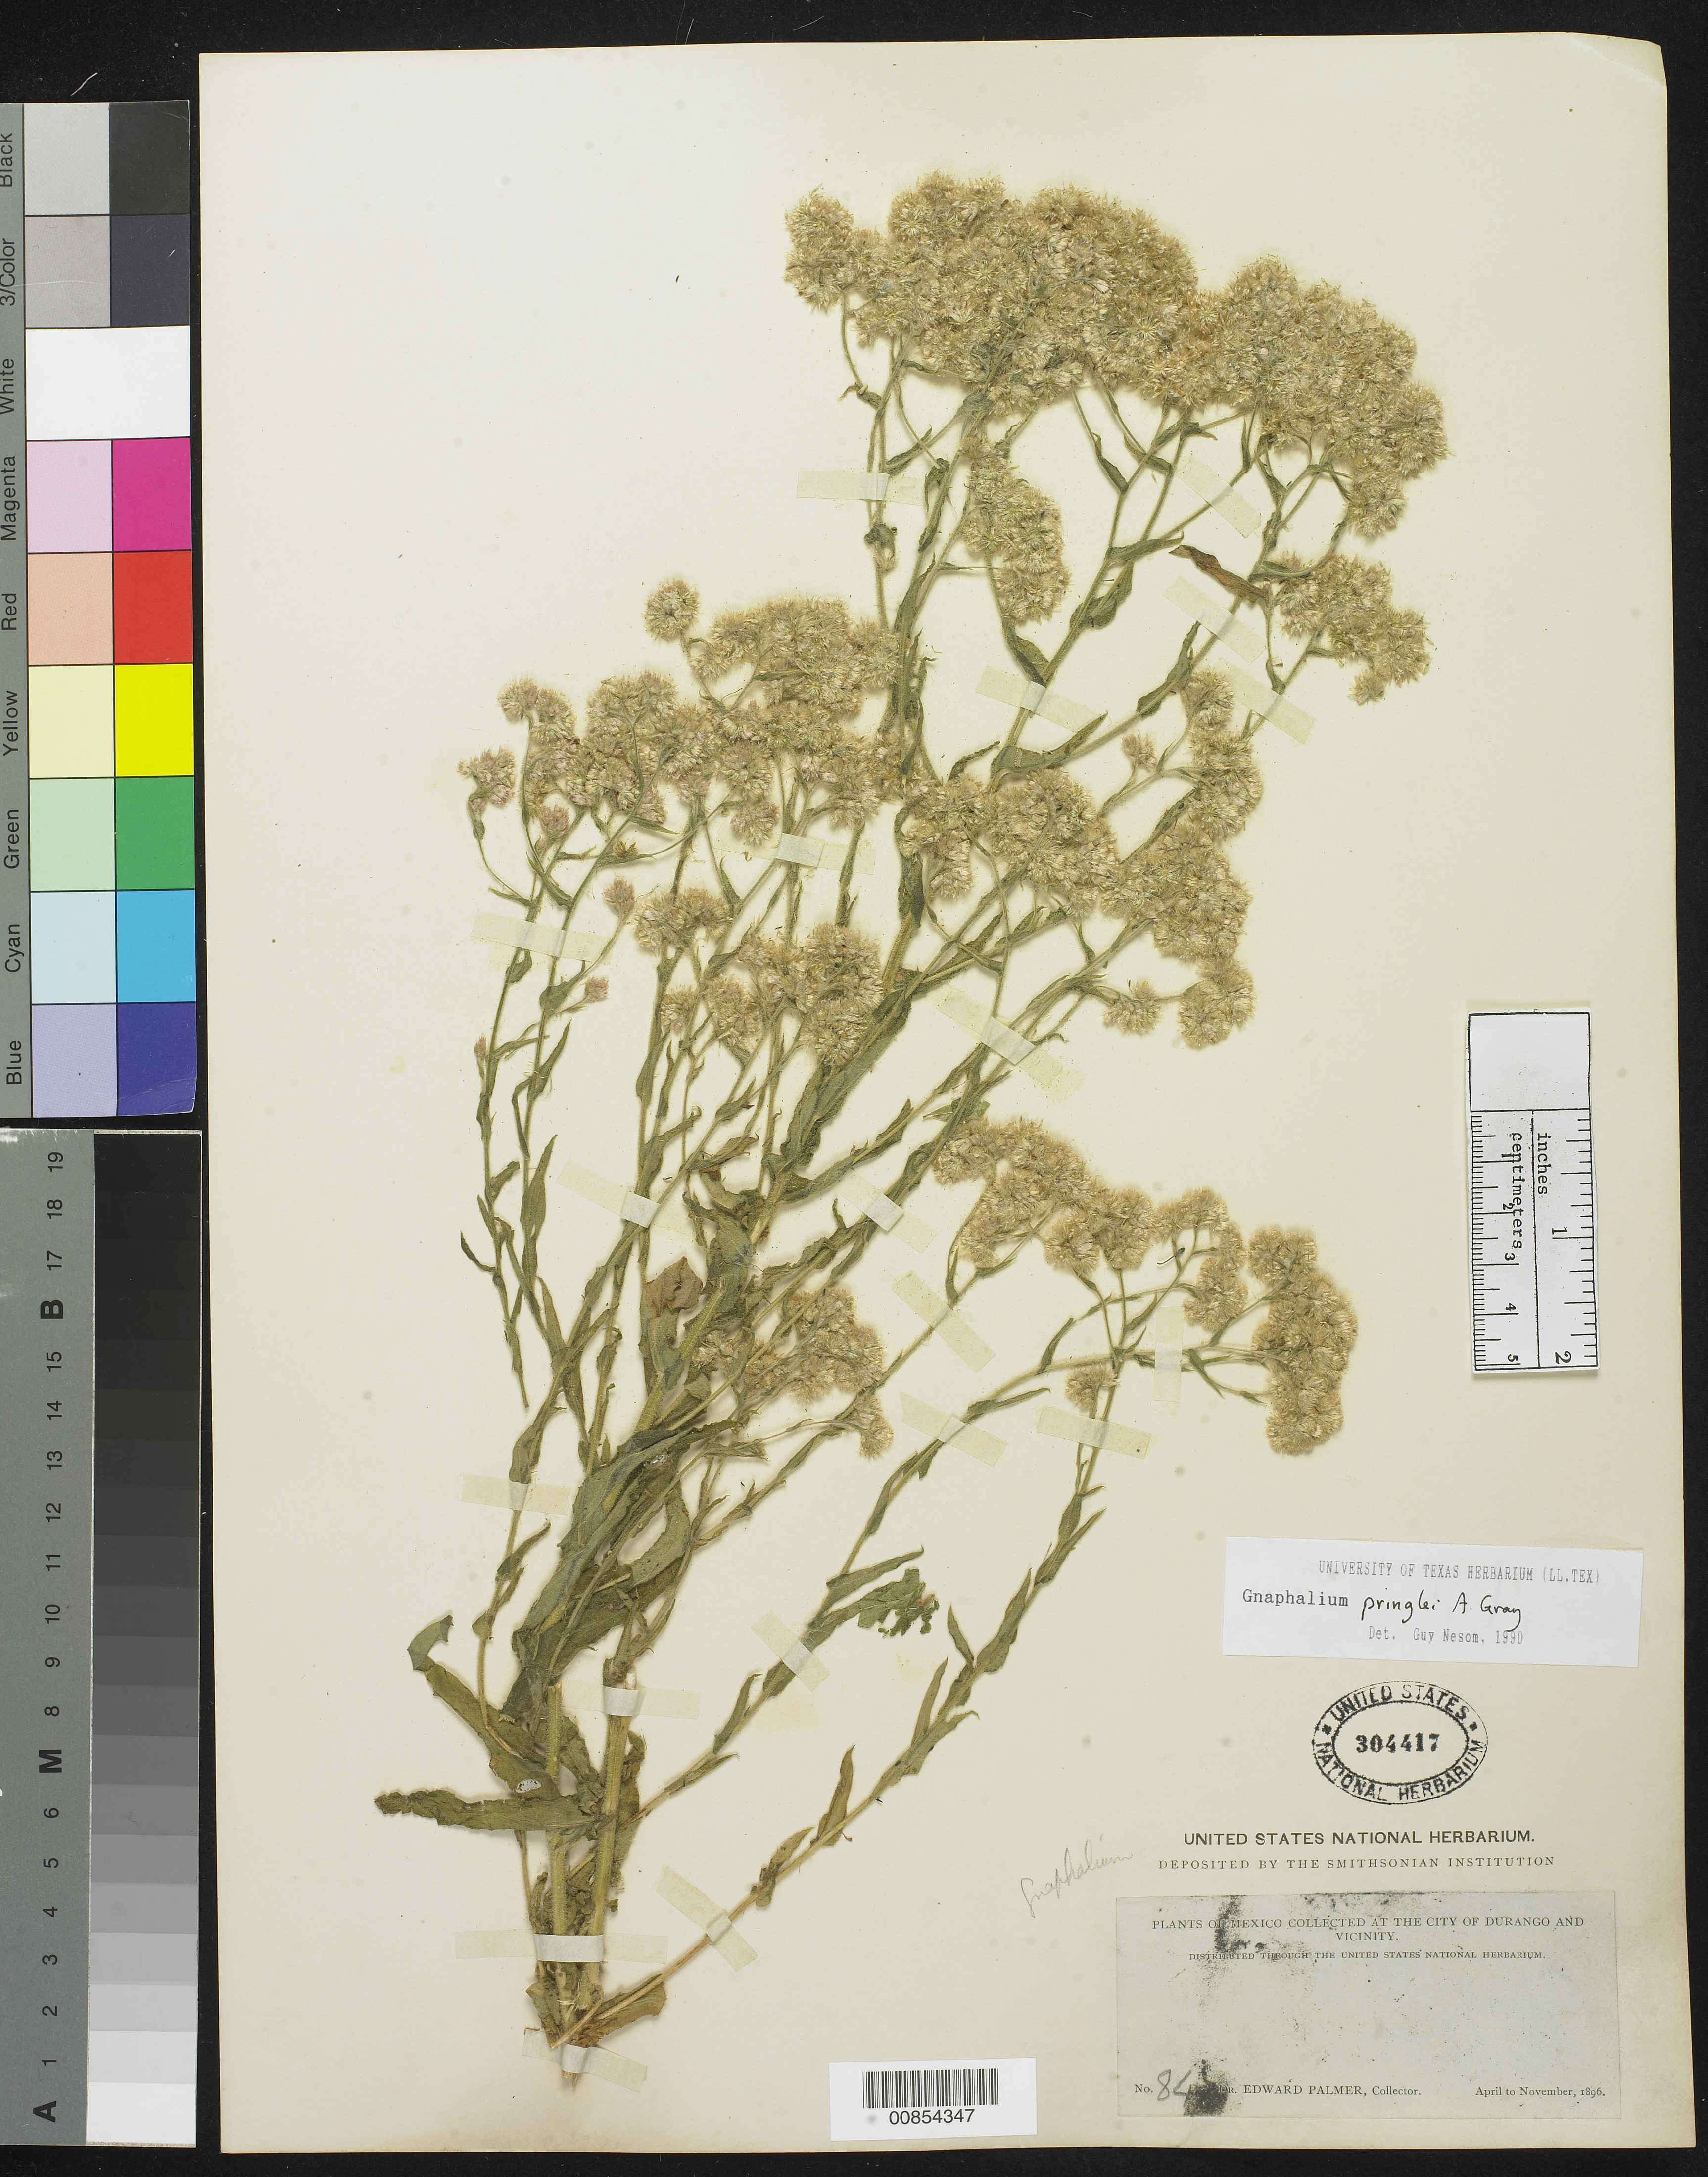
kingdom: Plantae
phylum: Tracheophyta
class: Magnoliopsida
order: Asterales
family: Asteraceae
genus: Pseudognaphalium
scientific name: Pseudognaphalium pringlei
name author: (A. Gray) Anderb.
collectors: E. Palmer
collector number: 846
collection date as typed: Apr 1896 to -- Nov 1896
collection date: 1896-04/1896-11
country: Mexico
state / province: Durango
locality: City of Durango and vicinity.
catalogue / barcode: US 304417